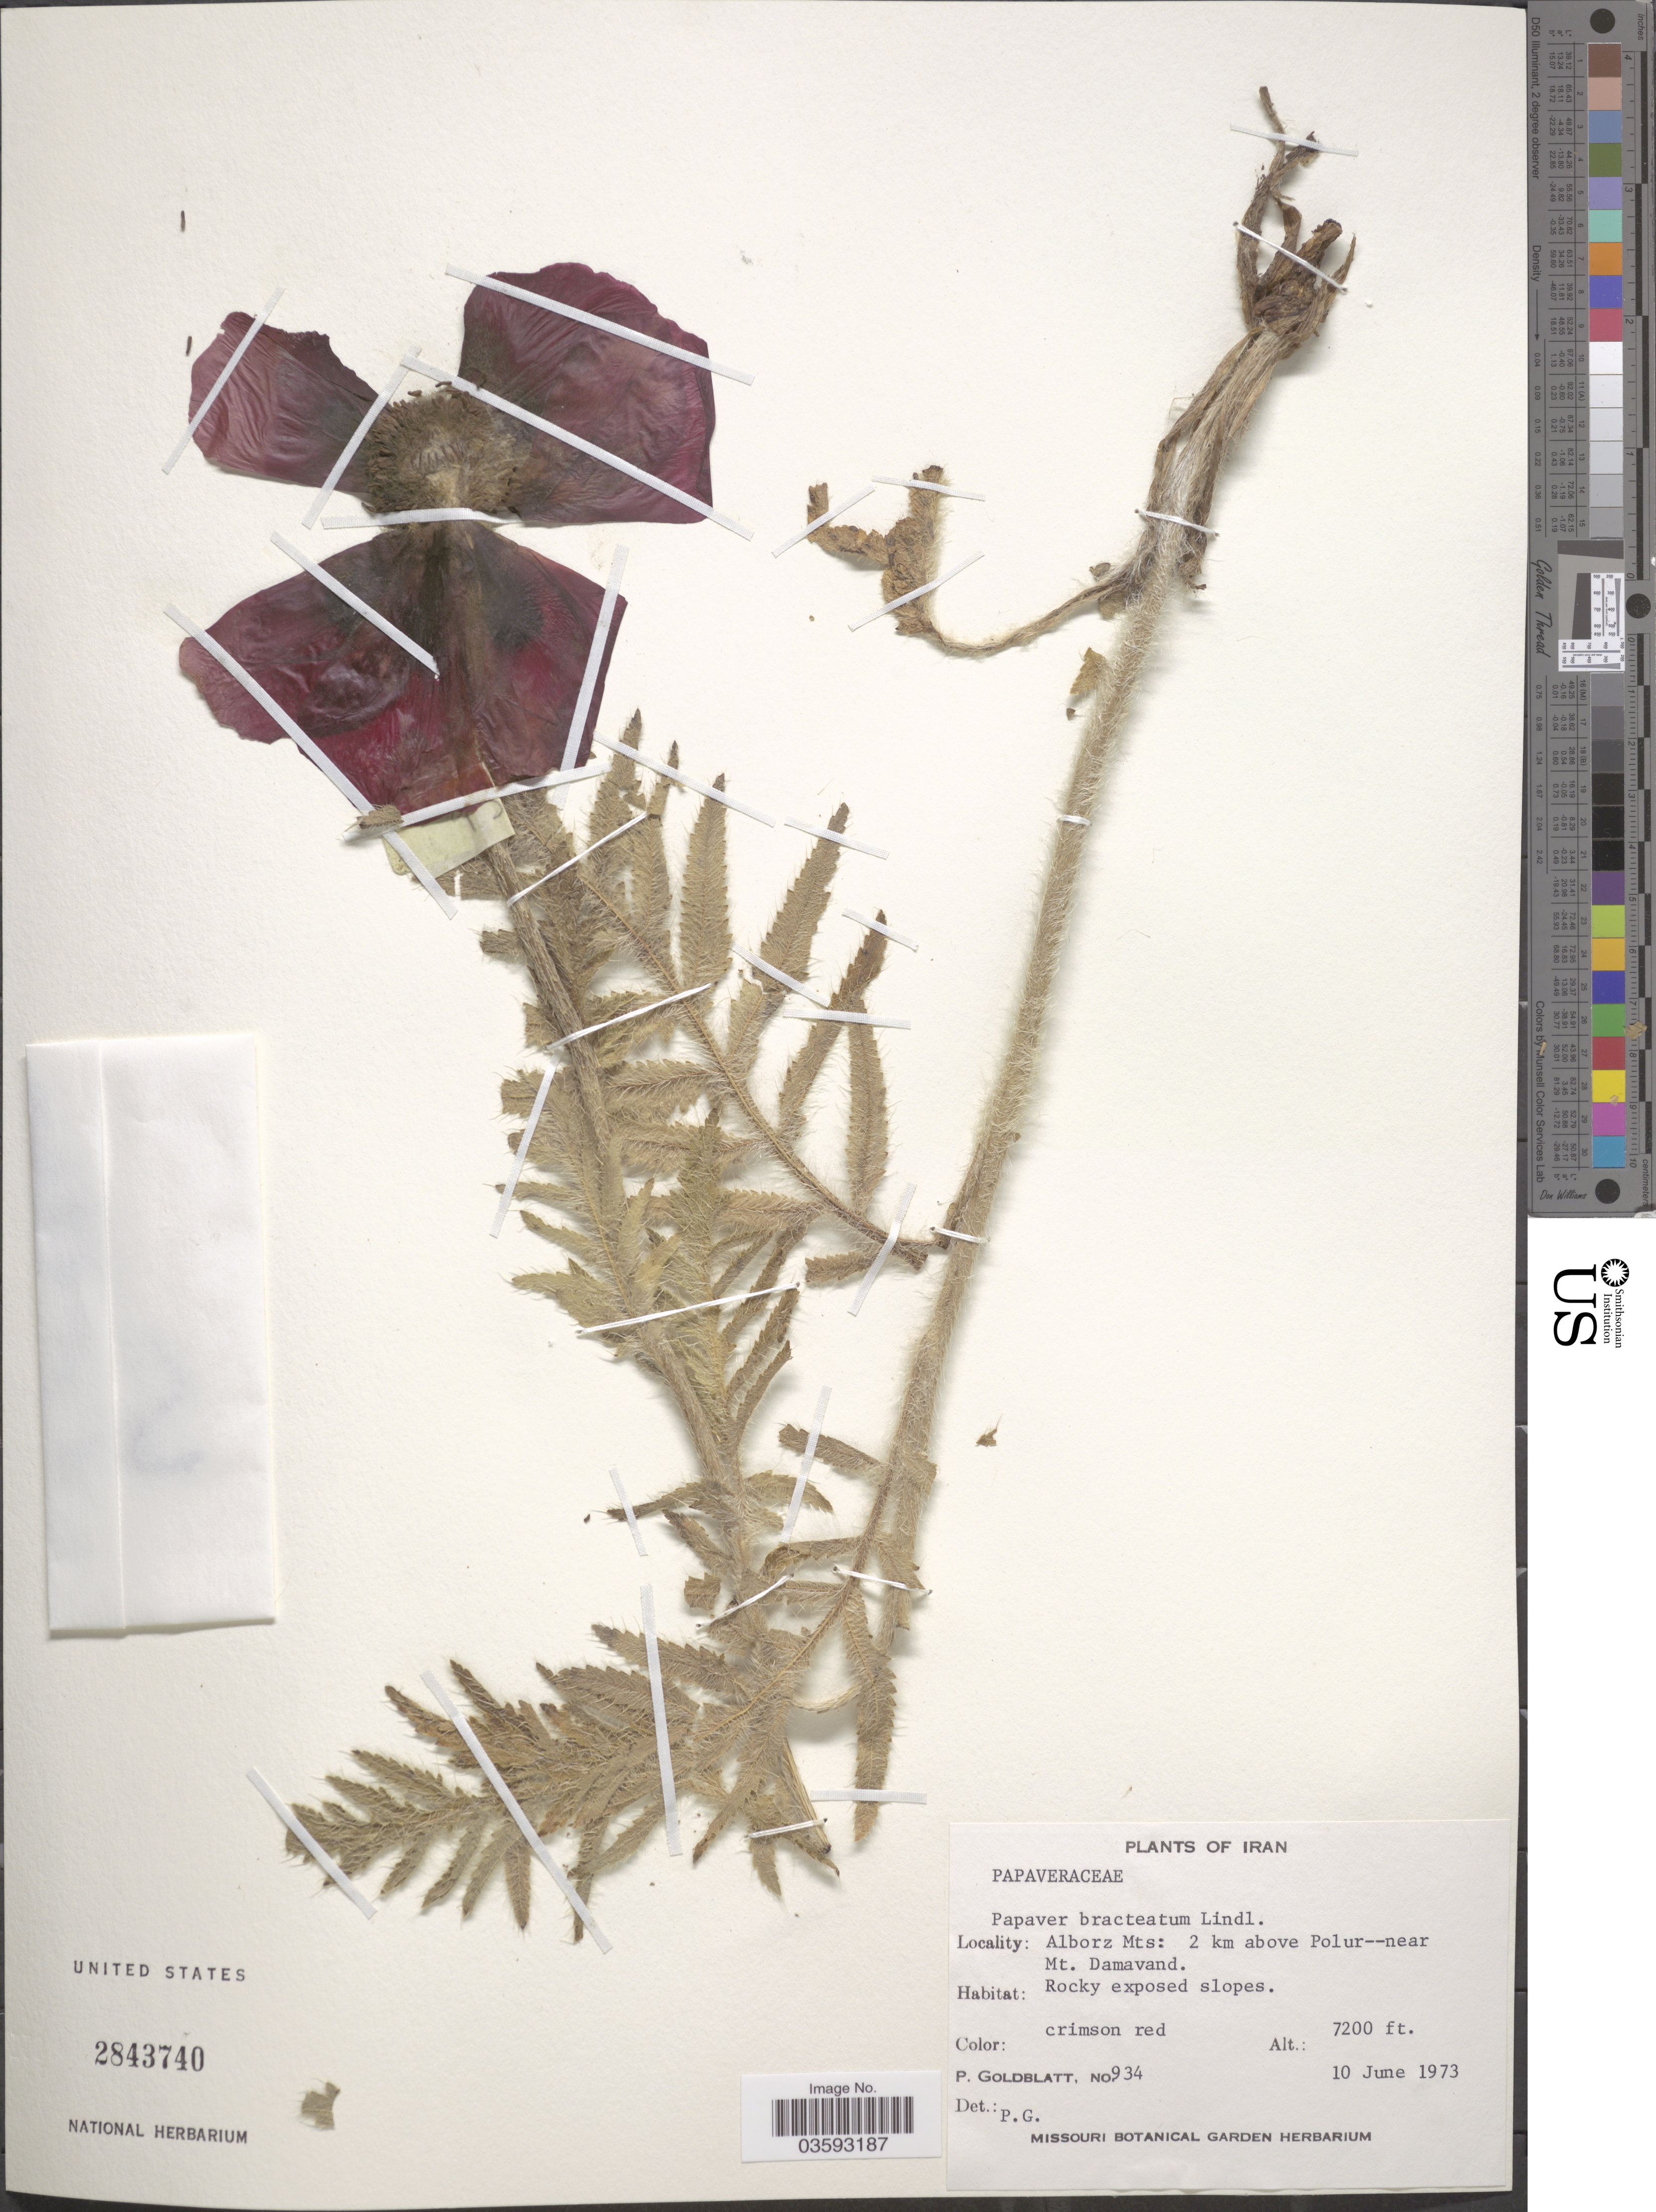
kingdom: Plantae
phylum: Tracheophyta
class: Magnoliopsida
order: Ranunculales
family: Papaveraceae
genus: Papaver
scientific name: Papaver bracteatum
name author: Lindl.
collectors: P. Goldblatt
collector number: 934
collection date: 1973-06-10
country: Iran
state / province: Alborz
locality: Alborz Mts: 2 km above Polur--near Mt. Damavand.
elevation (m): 2195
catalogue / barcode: US 2843740